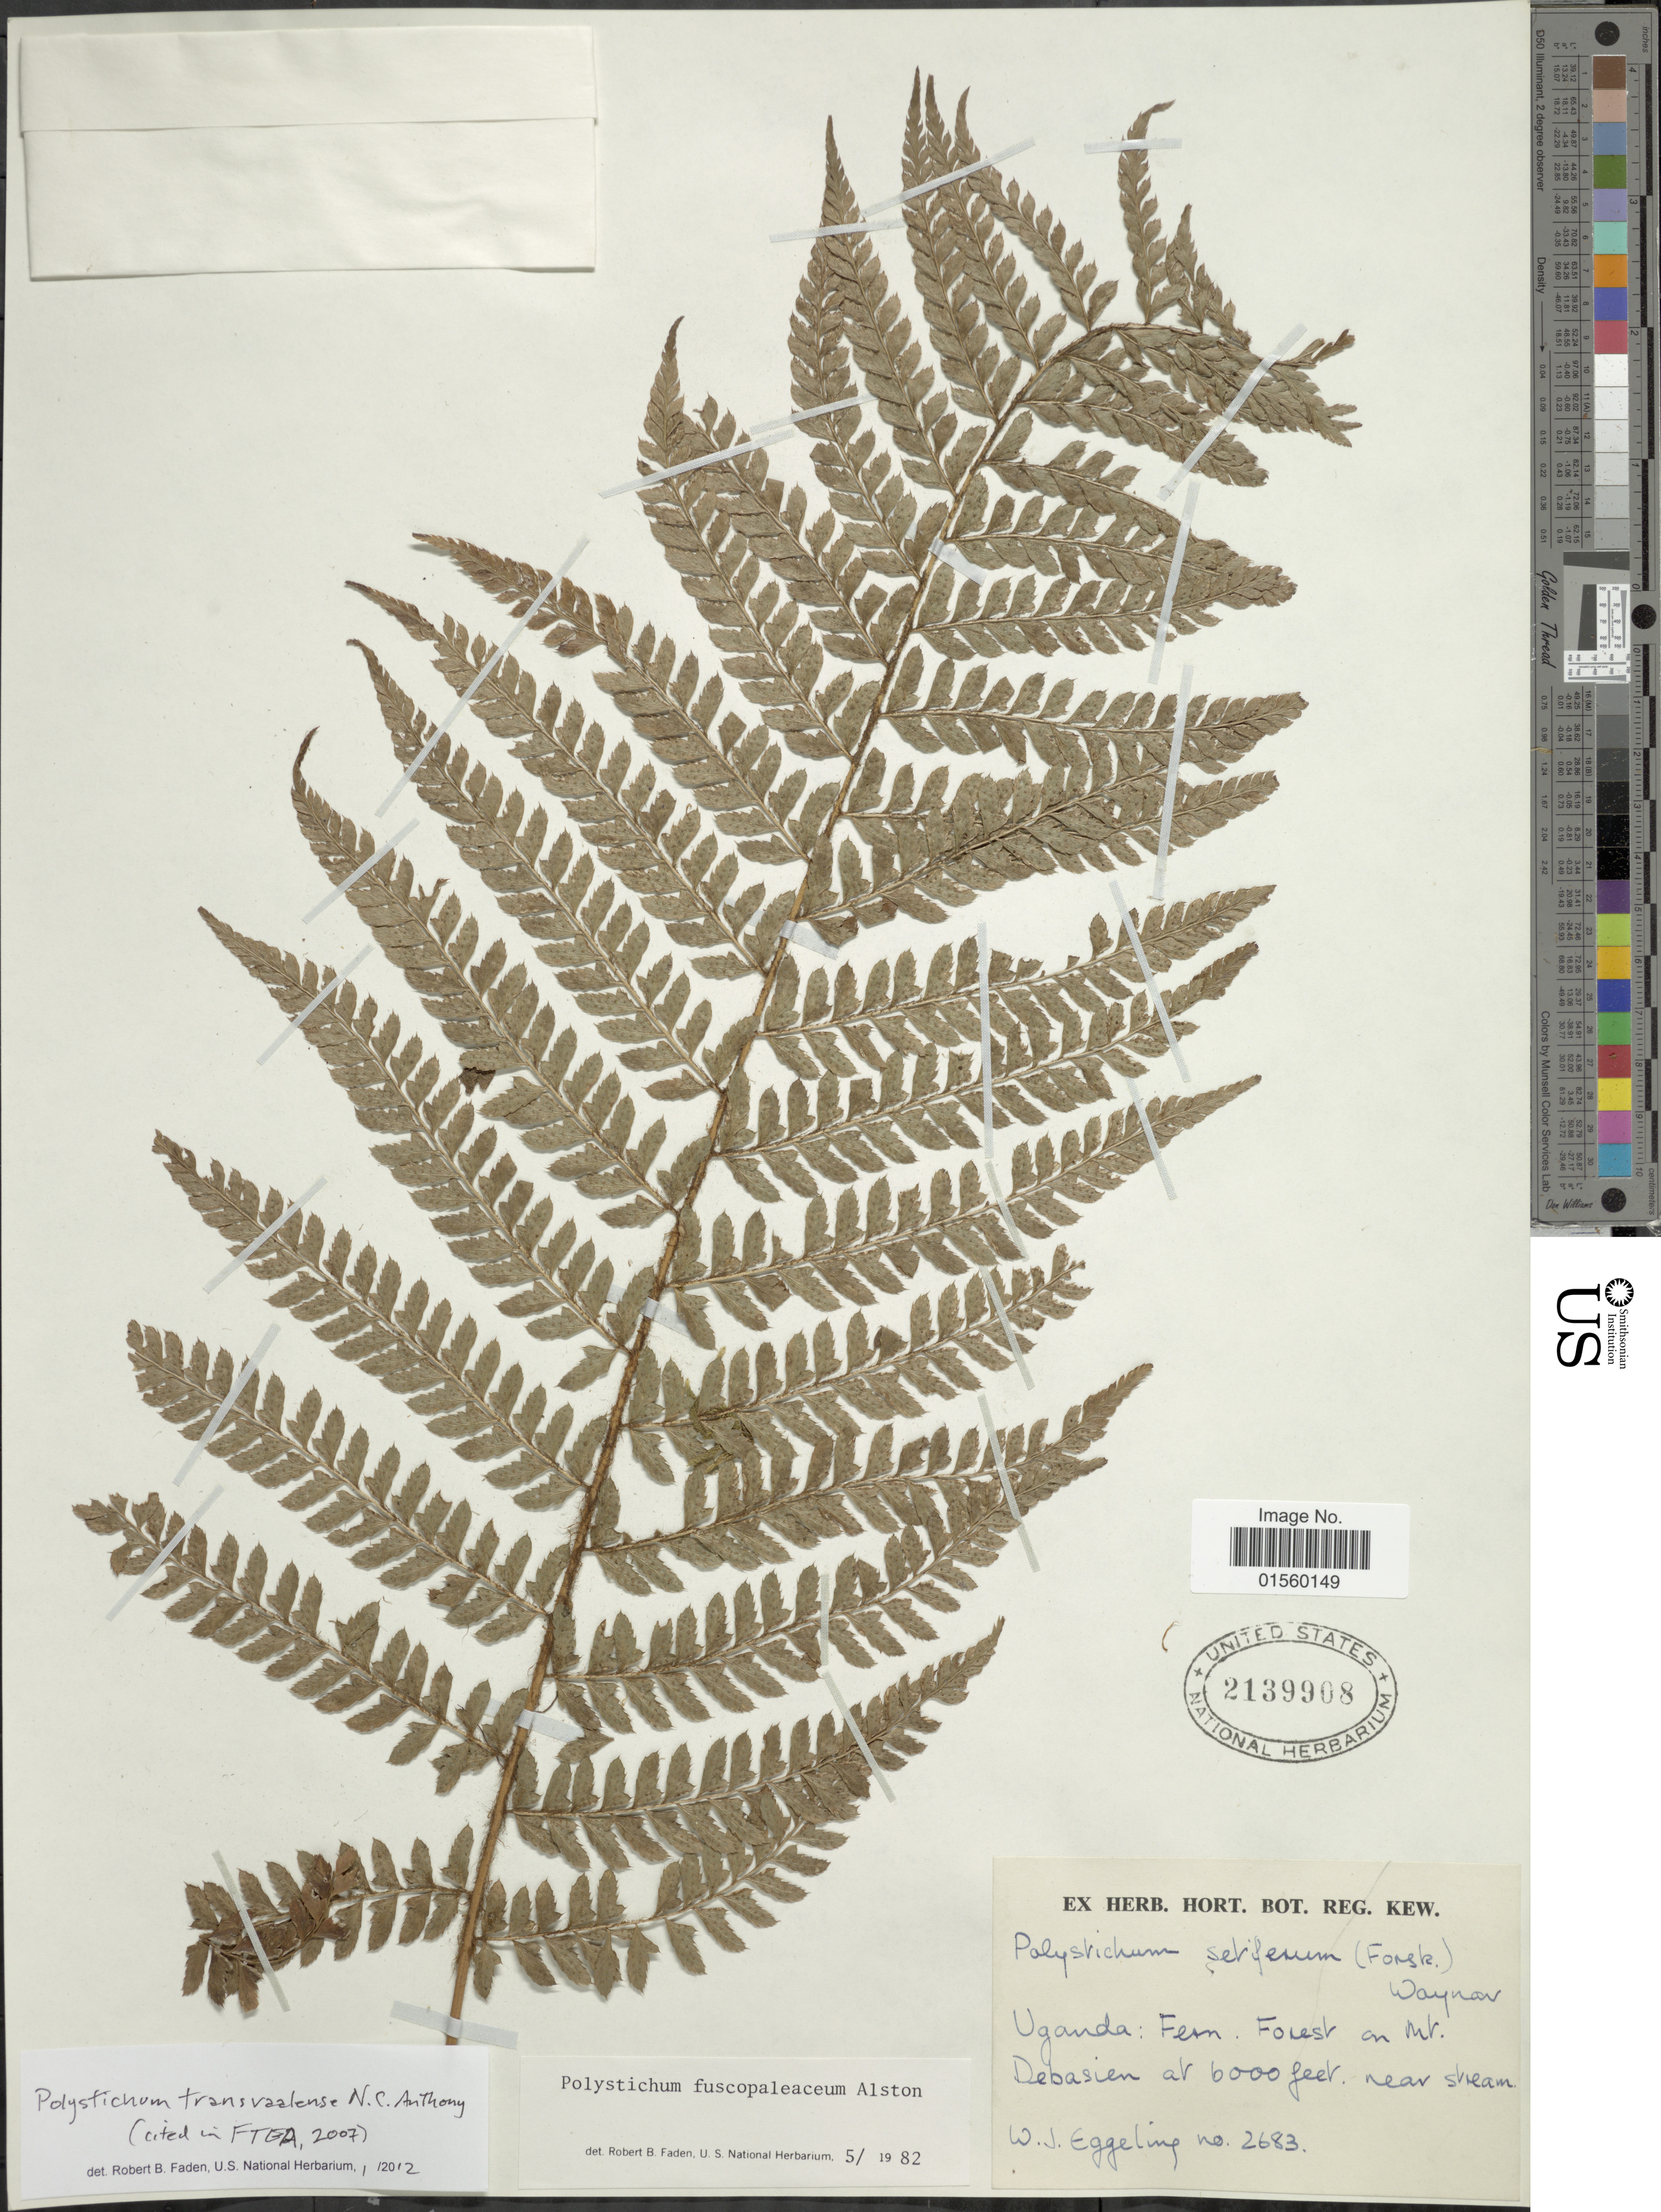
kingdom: Plantae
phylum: Tracheophyta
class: Polypodiopsida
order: Polypodiales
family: Dryopteridaceae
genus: Polystichum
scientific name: Polystichum fuscopaleaceum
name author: Alston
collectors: W. Eggeling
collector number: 2683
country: Uganda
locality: Fern. Forest on Mt. Debasien, near stream.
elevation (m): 1829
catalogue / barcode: US 2139908